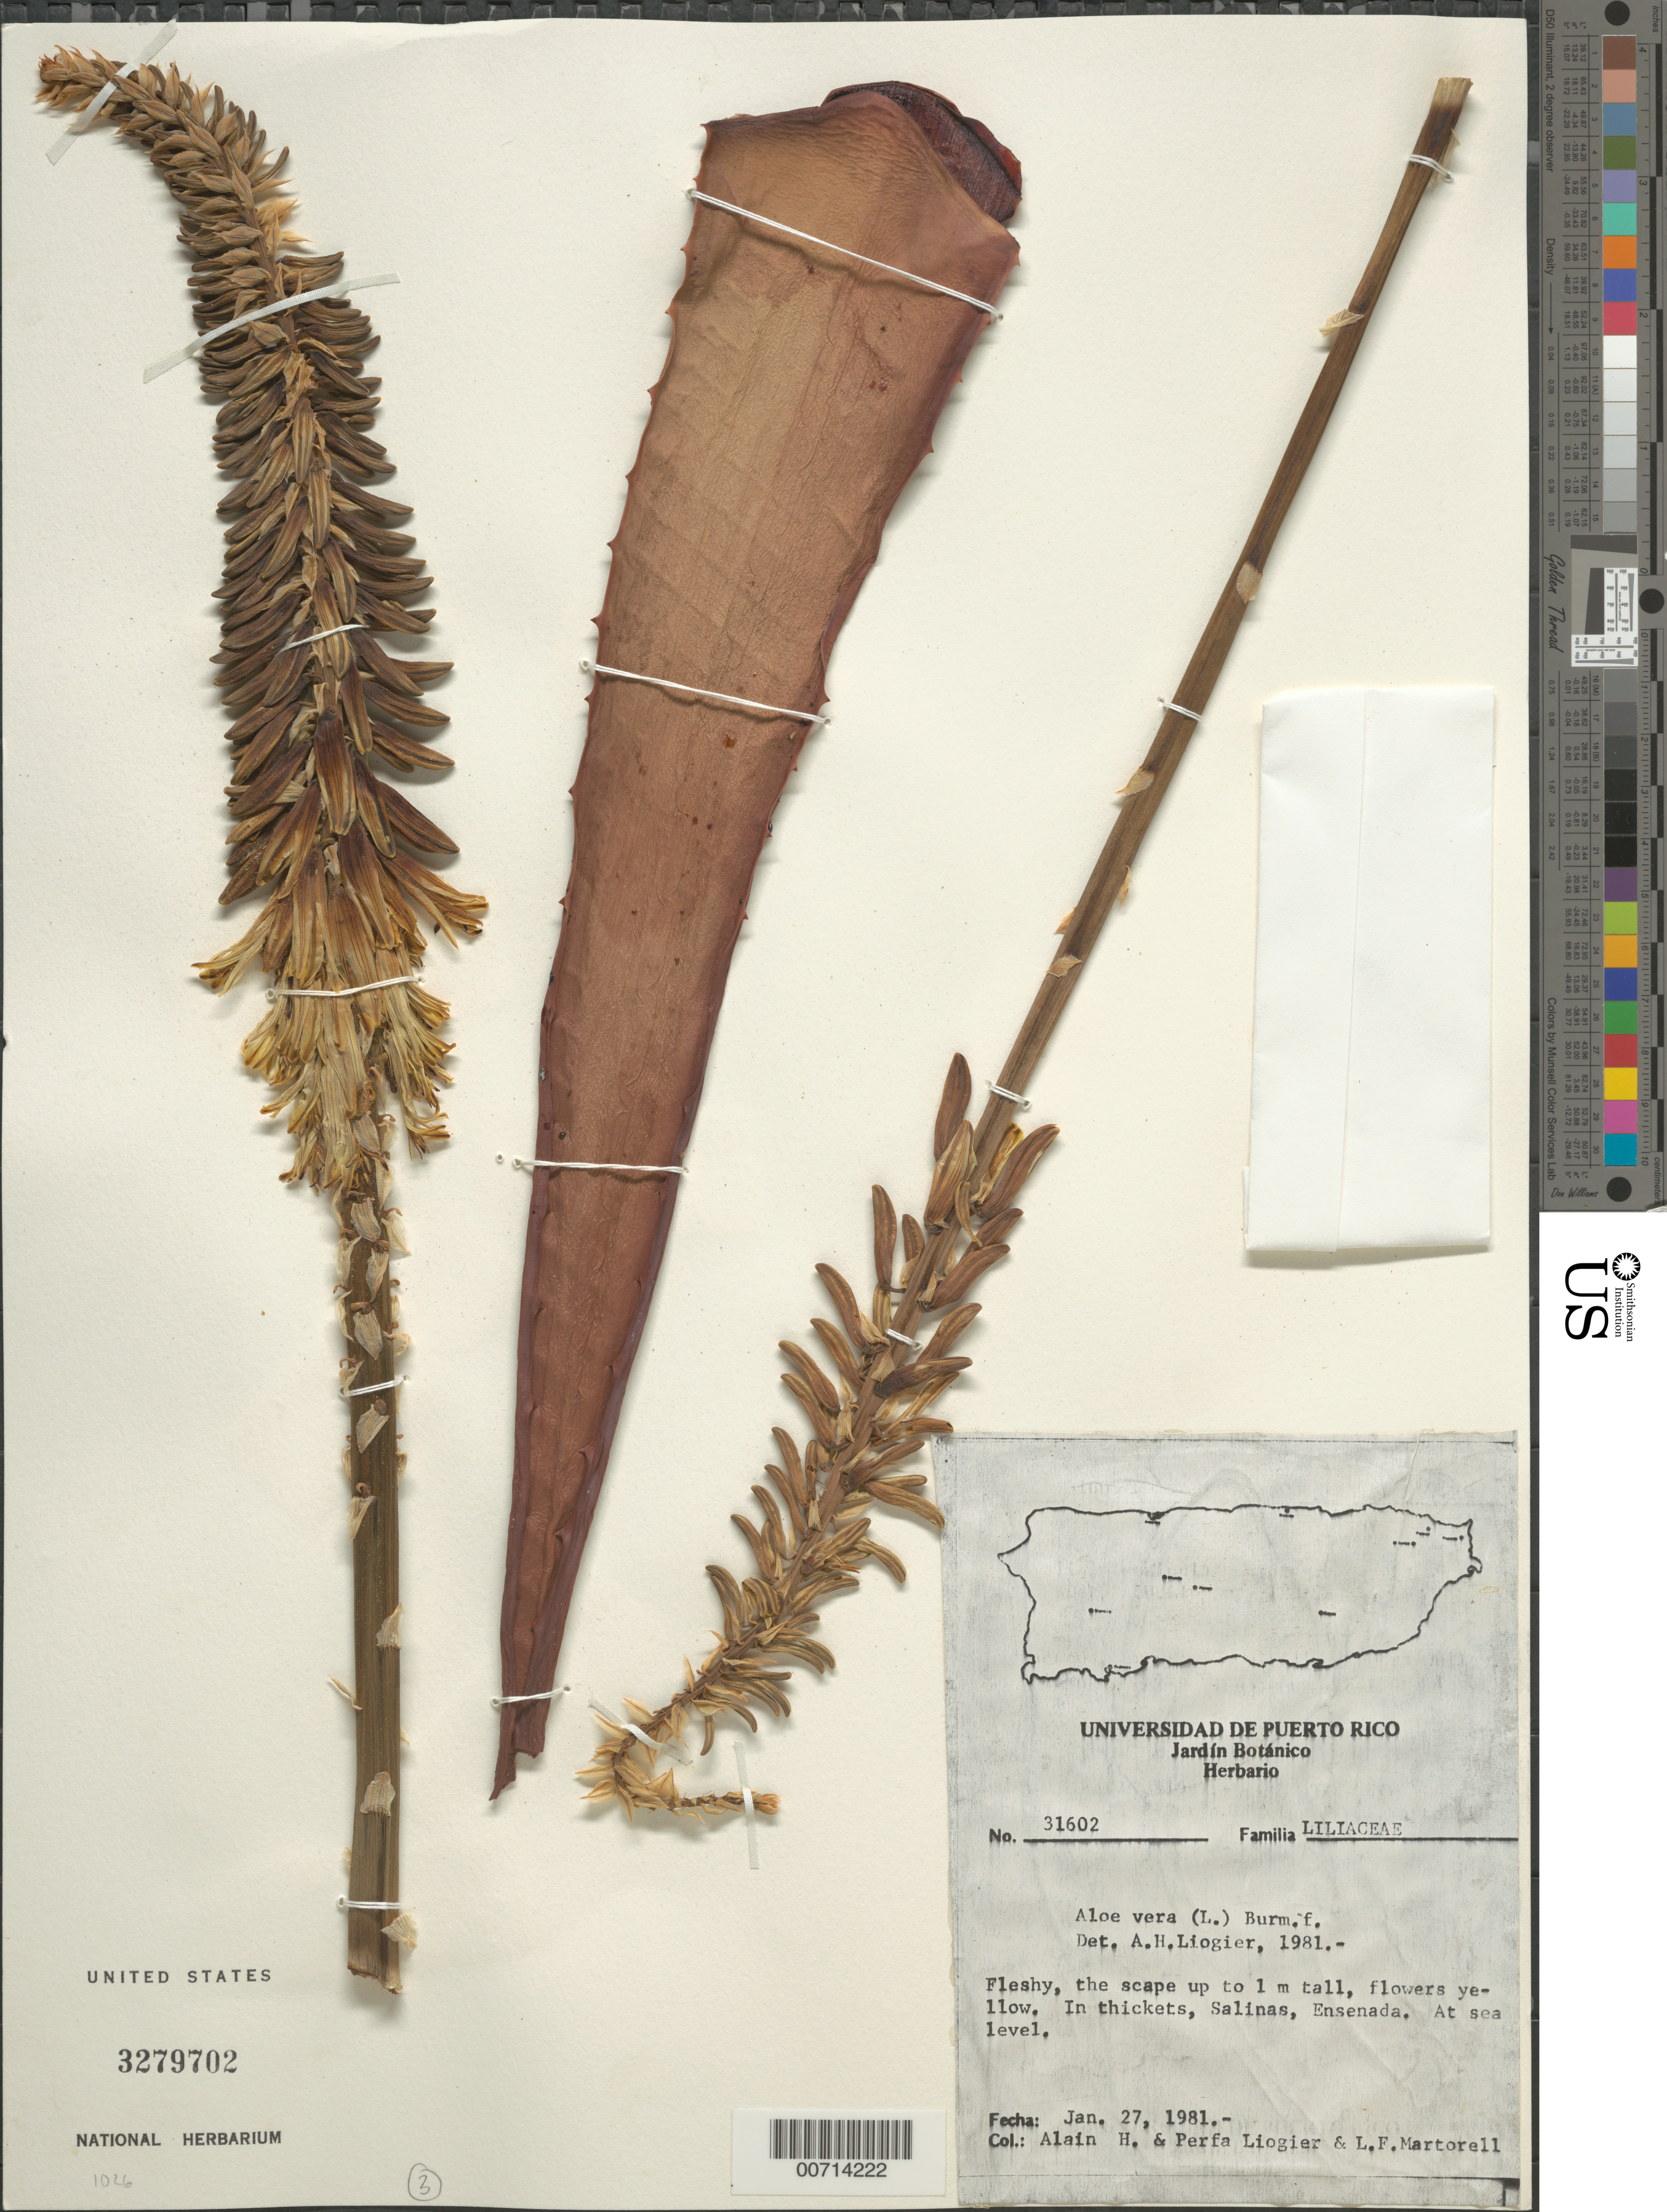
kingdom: Plantae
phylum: Tracheophyta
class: Liliopsida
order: Asparagales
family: Asphodelaceae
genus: Aloe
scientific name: Aloe vera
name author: L.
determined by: Liogier, Alain H.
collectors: A. H. Liogier, M. P. Liogier & L. Martorell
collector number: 31602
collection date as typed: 27 Jan 1981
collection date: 1981-01-27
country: Puerto Rico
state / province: Salinas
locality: Salinas, Ensenada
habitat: In thickets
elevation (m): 0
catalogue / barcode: US 3279702